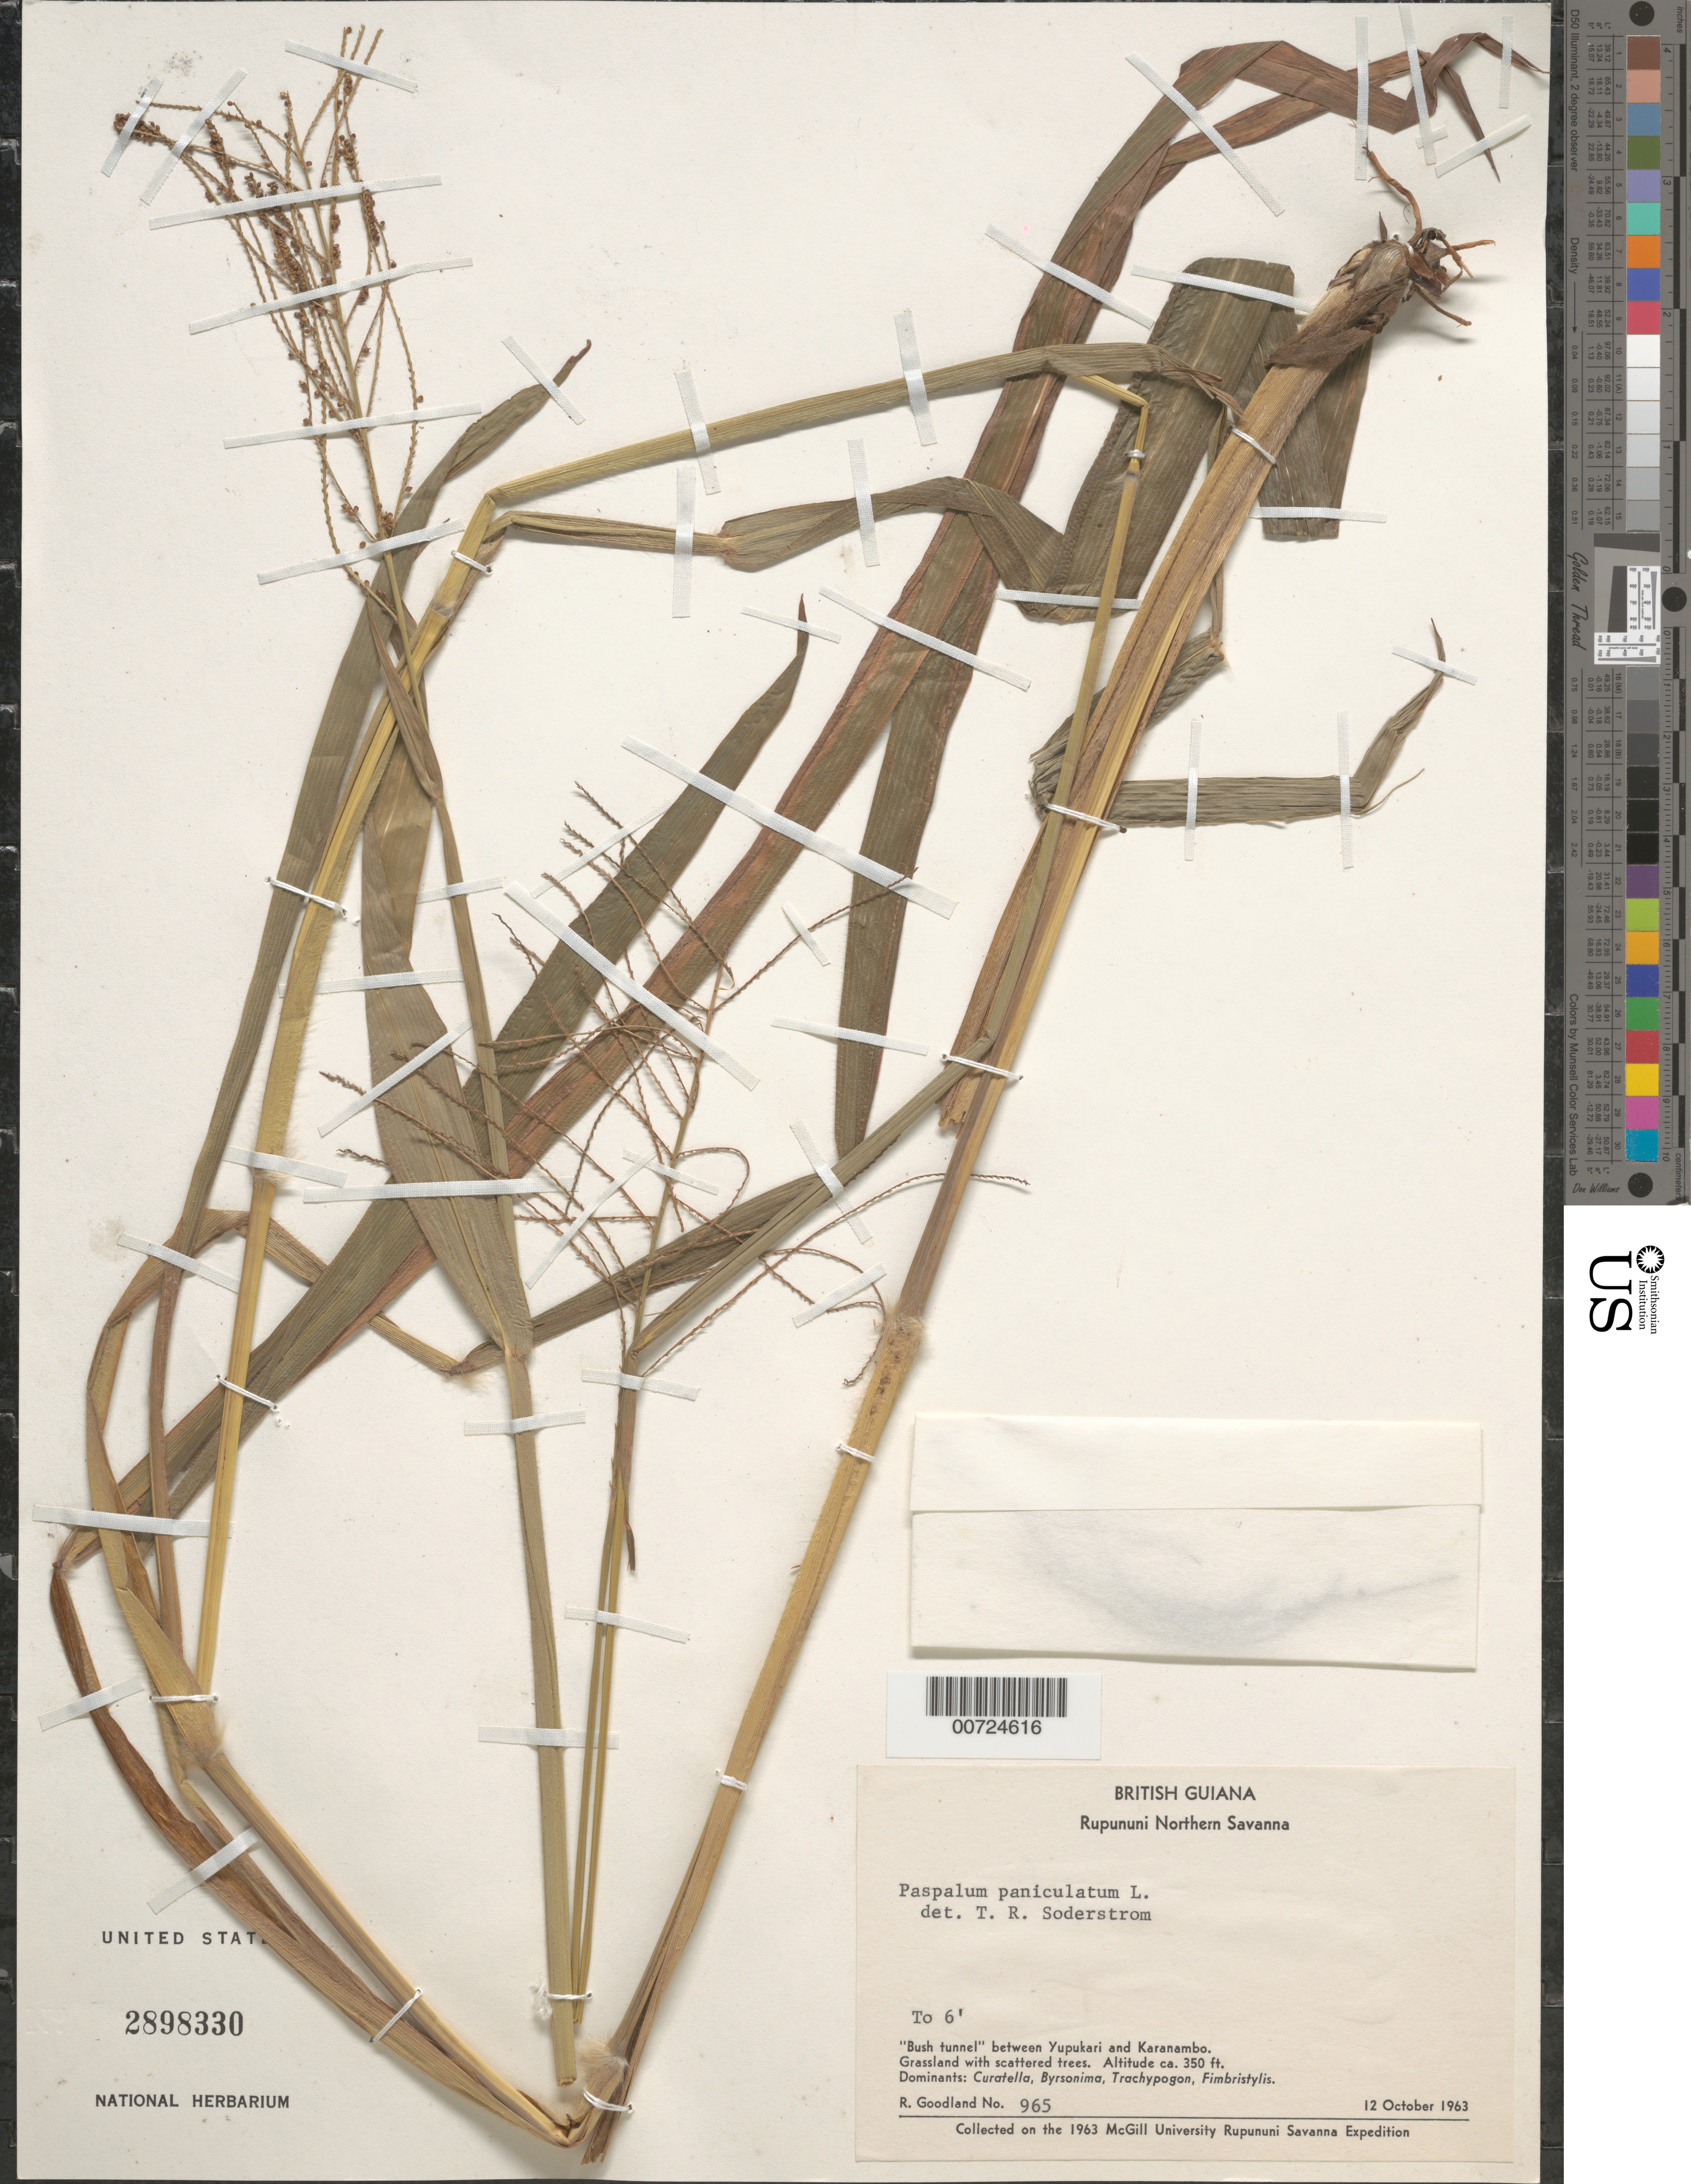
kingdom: Plantae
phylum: Tracheophyta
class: Liliopsida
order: Poales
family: Poaceae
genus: Paspalum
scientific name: Paspalum paniculatum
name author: L.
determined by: Soderstrom, T. R.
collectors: R. Goodland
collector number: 965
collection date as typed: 12-Oct-63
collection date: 1963-10-12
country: Guyana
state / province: U. Takutu-U. Essequibo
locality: Rupununi Northern Savanna, between Yupukari and Karanambo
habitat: Grassland with scattered trees. Dominants: Curatella, Byrsonima, Trachypogon, Fimbristylis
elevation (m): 107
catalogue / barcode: US 2898330